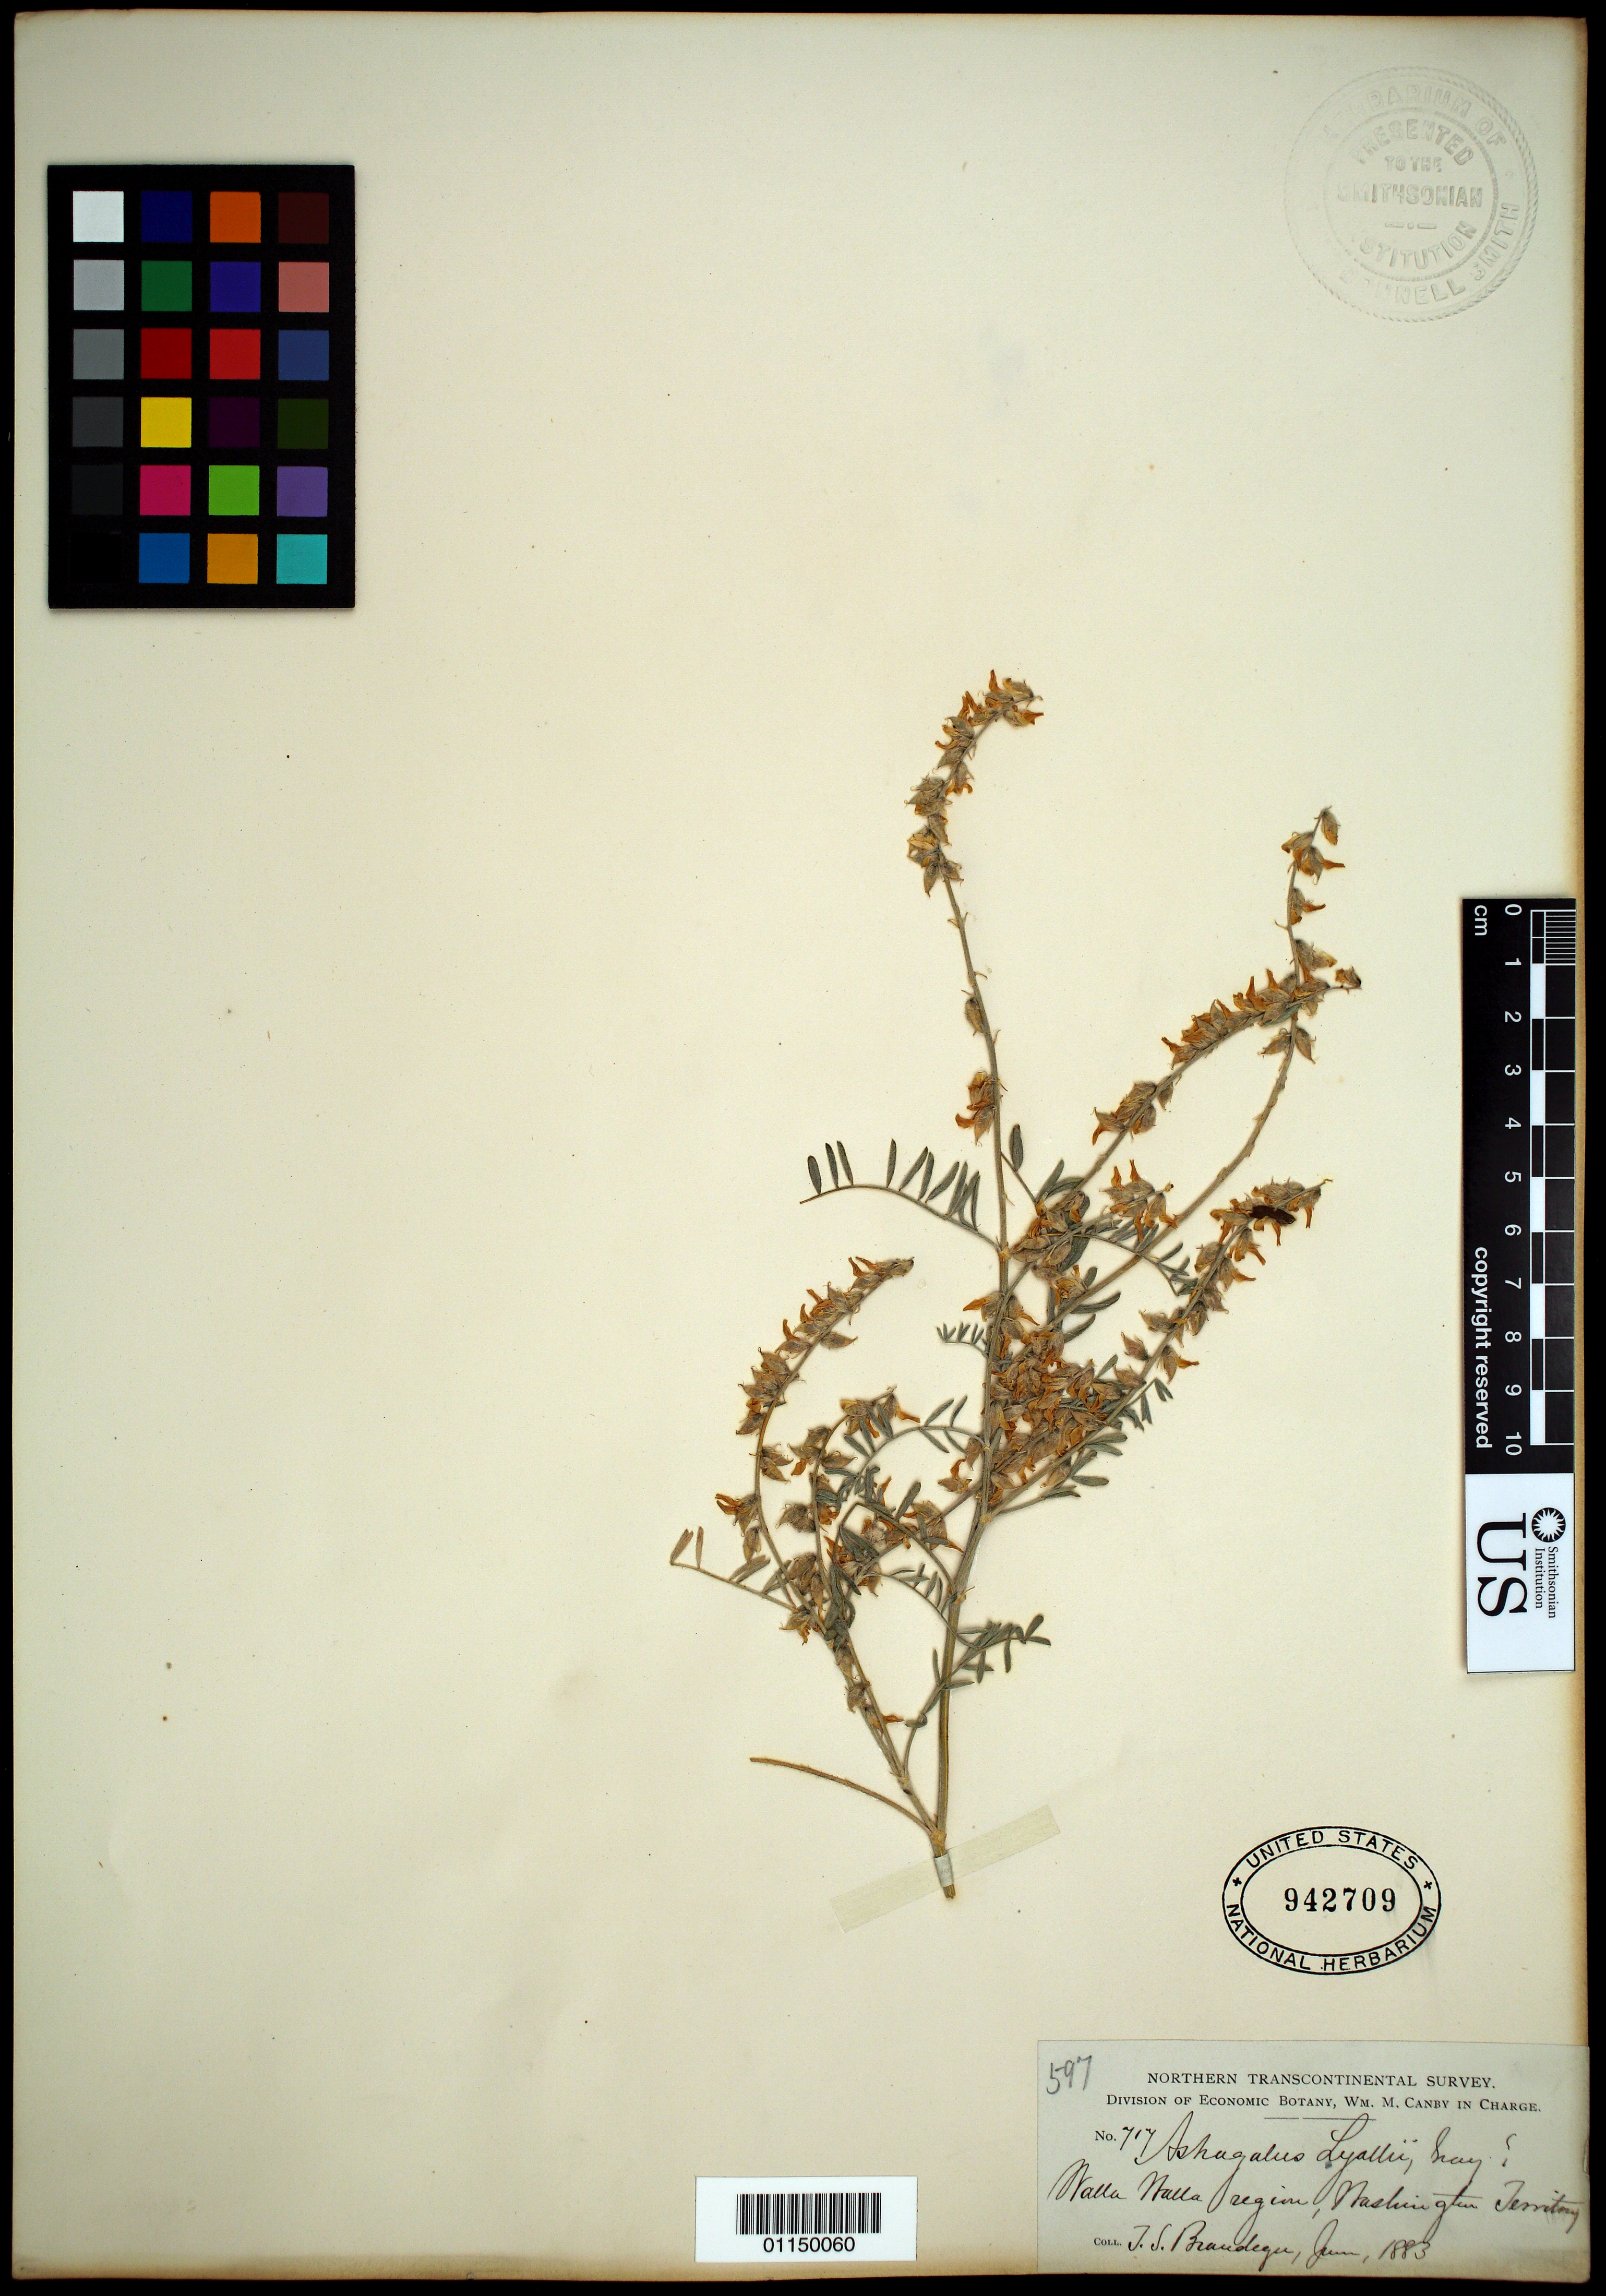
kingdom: Plantae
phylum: Tracheophyta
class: Magnoliopsida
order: Fabales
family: Fabaceae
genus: Astragalus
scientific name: Astragalus lyallii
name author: A. Gray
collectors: T. S. Brandegee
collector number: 717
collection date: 1883-06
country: United States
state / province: Washington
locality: Hulla Hulla region, Washington Ter.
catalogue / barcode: US 942709